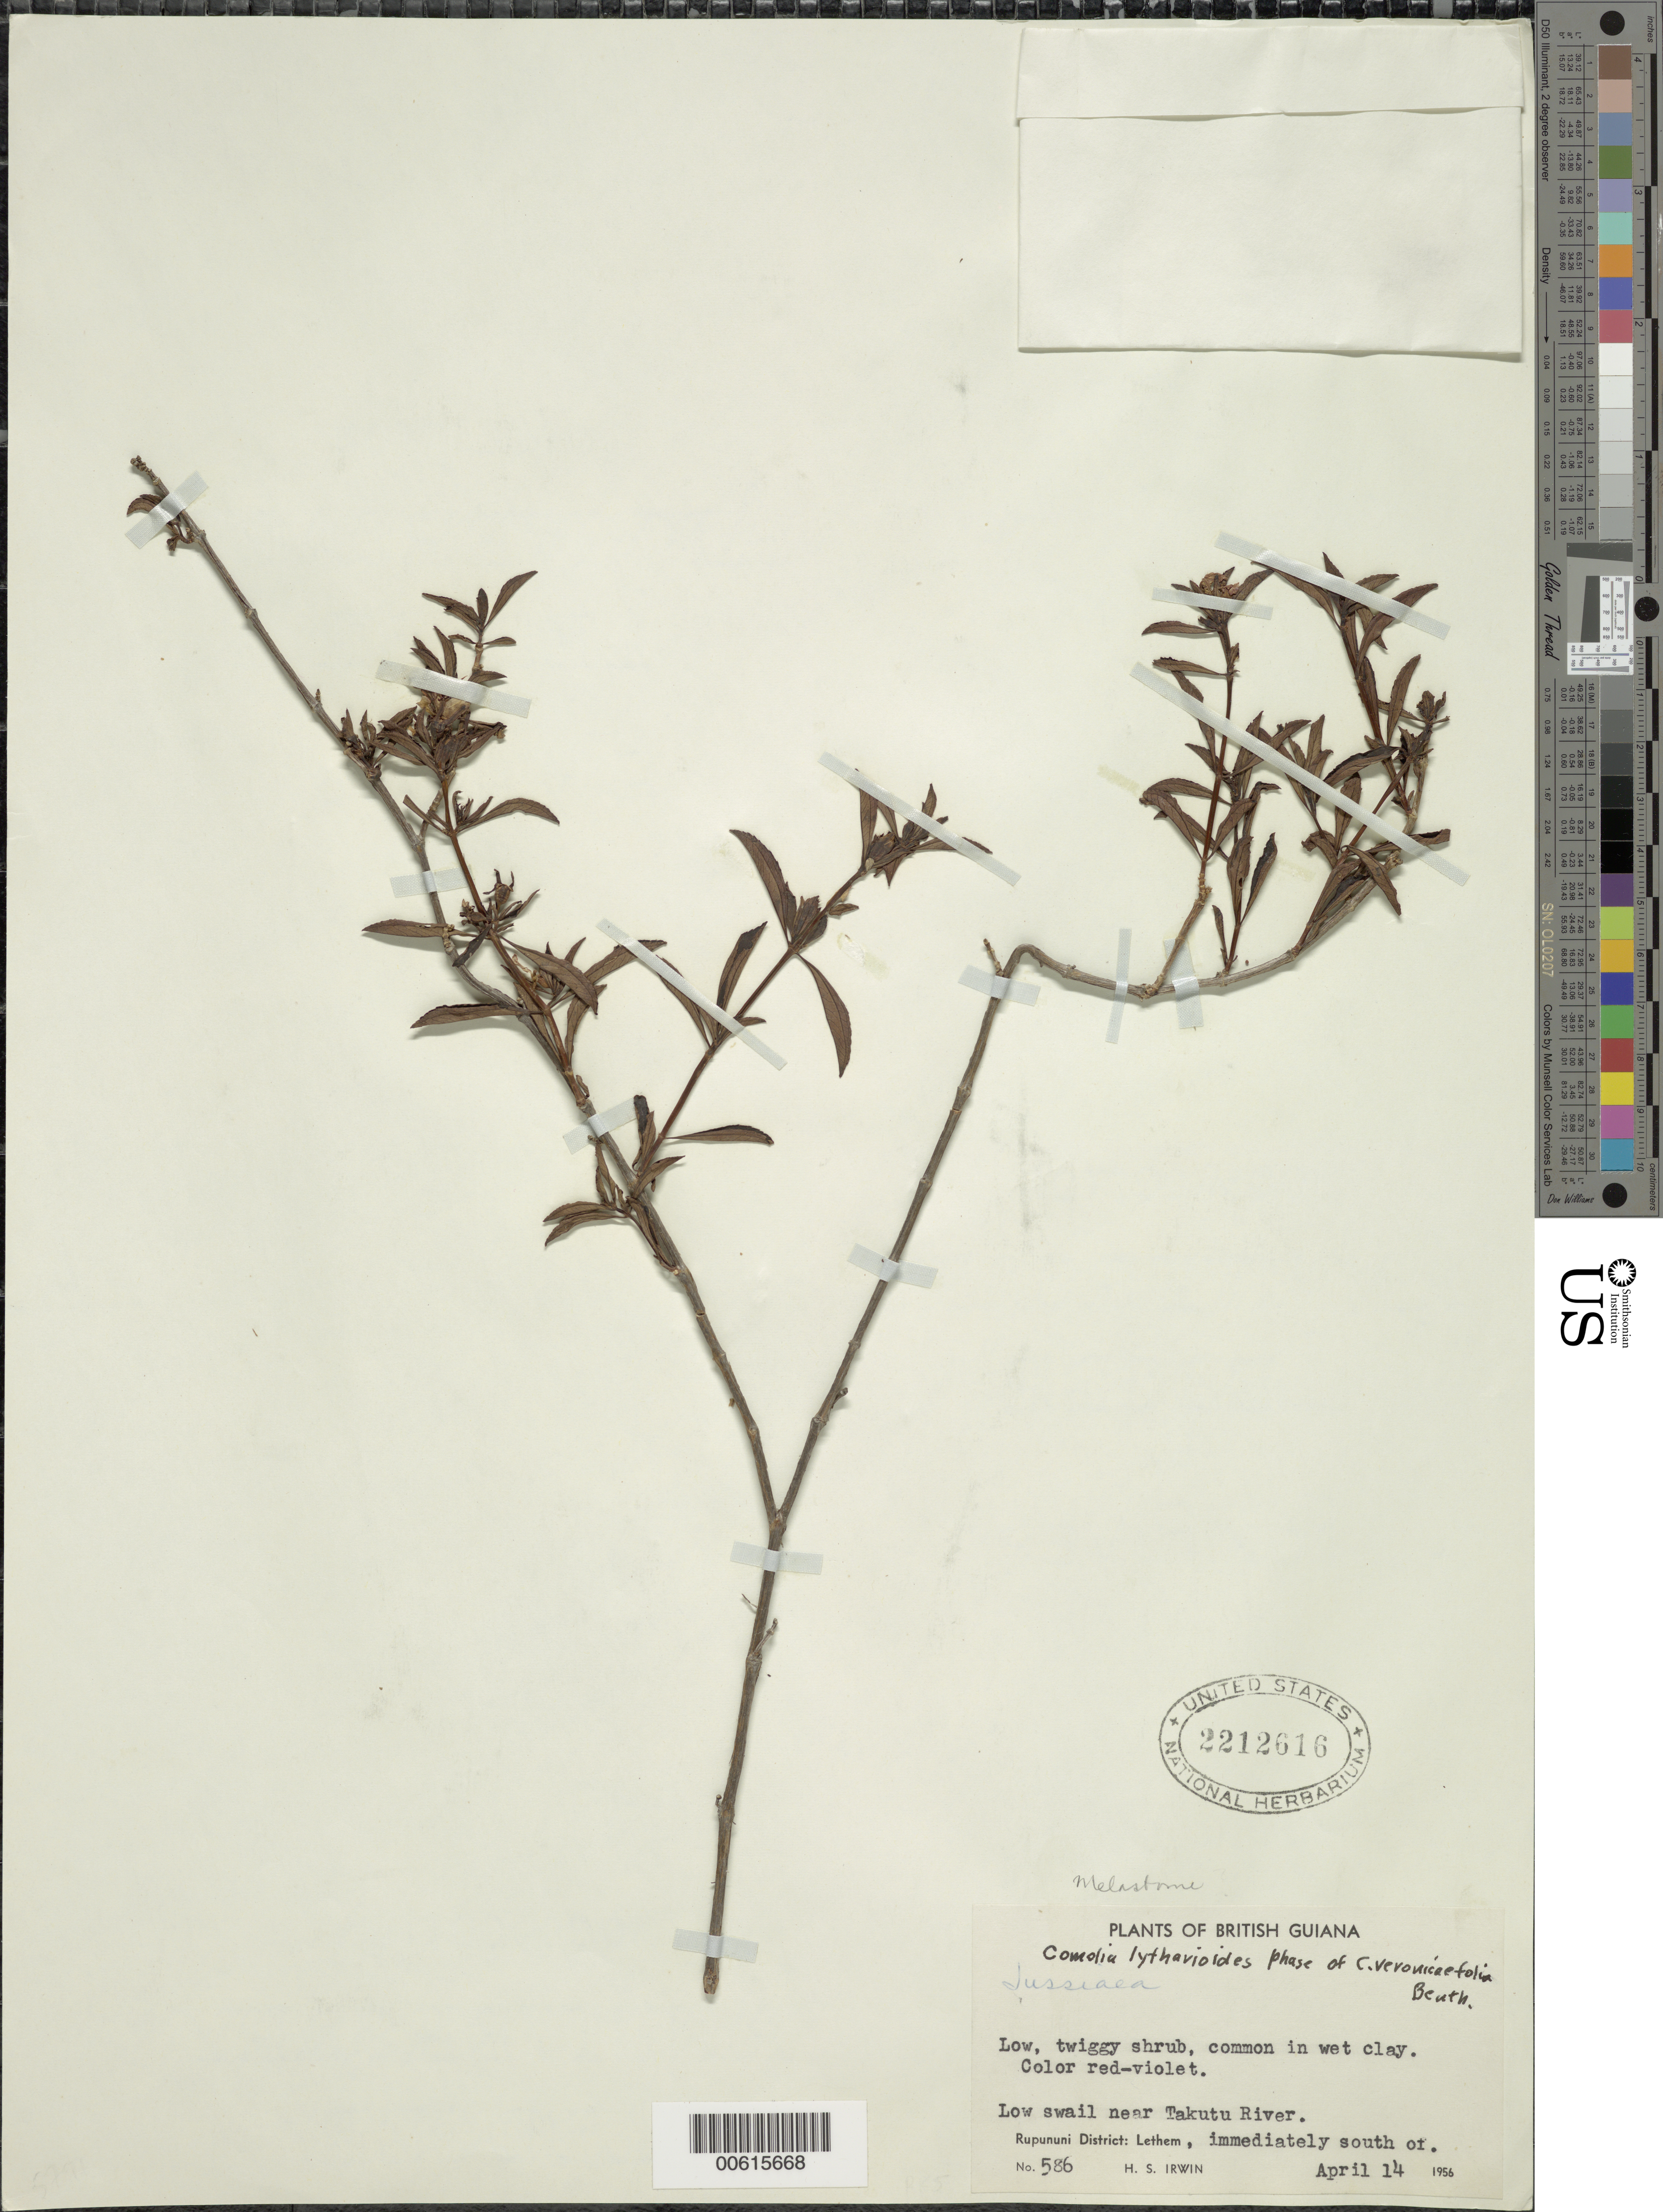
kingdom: Plantae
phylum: Tracheophyta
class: Magnoliopsida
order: Myrtales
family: Melastomataceae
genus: Comolia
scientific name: Comolia lythrarioides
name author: (Steud.) Naudin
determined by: Nunes da Silva, Diego, (RB), Jardim Botanico do Rio de Janeiro - Herbario (BRAZIL)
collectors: H. Irwin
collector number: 586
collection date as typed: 14-Apr-56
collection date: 1956-04-14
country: Guyana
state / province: U. Takutu-U. Essequibo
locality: Rupununi Dist., immediately south of Lethem, near Takutu River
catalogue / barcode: US 2212616